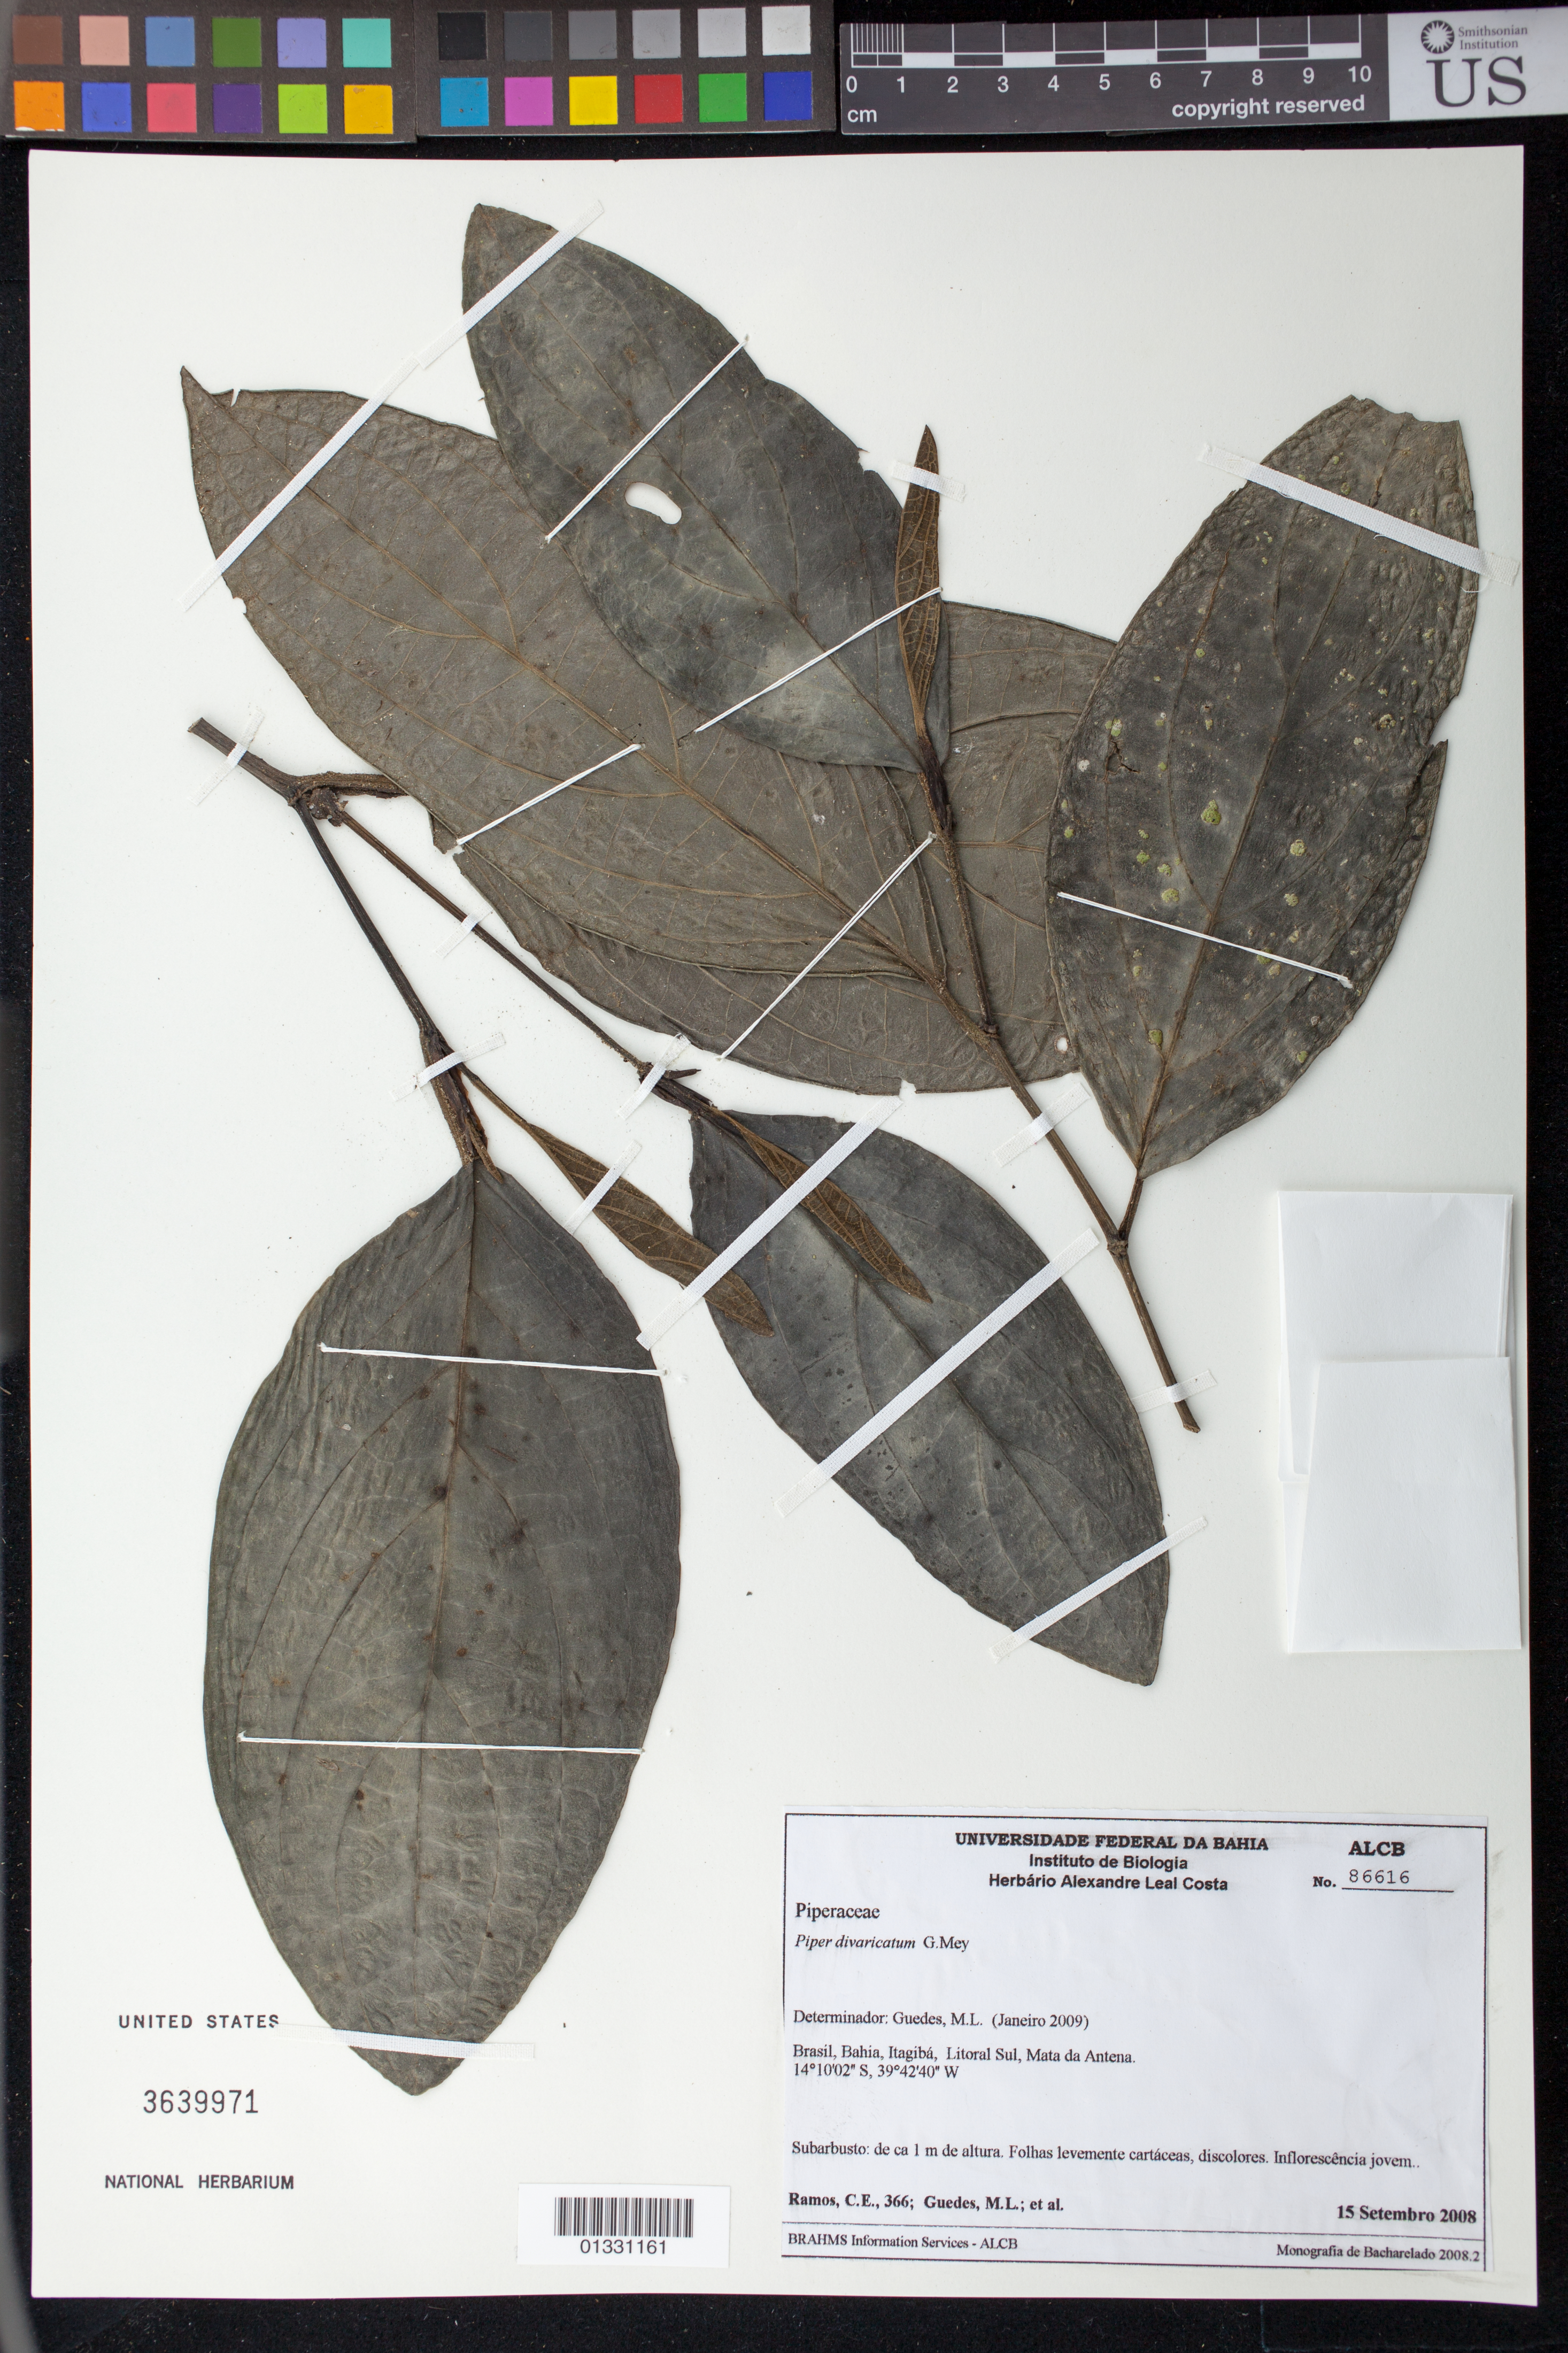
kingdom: Plantae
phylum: Tracheophyta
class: Magnoliopsida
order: Piperales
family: Piperaceae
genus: Piper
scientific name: Piper divaricatum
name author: G. Mey.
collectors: C. E. Ramos et al.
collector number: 366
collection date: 2008-09-15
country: Brazil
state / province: Bahia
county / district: Itagibá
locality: Litoral Sul. Mata da Antena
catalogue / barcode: US 3639971